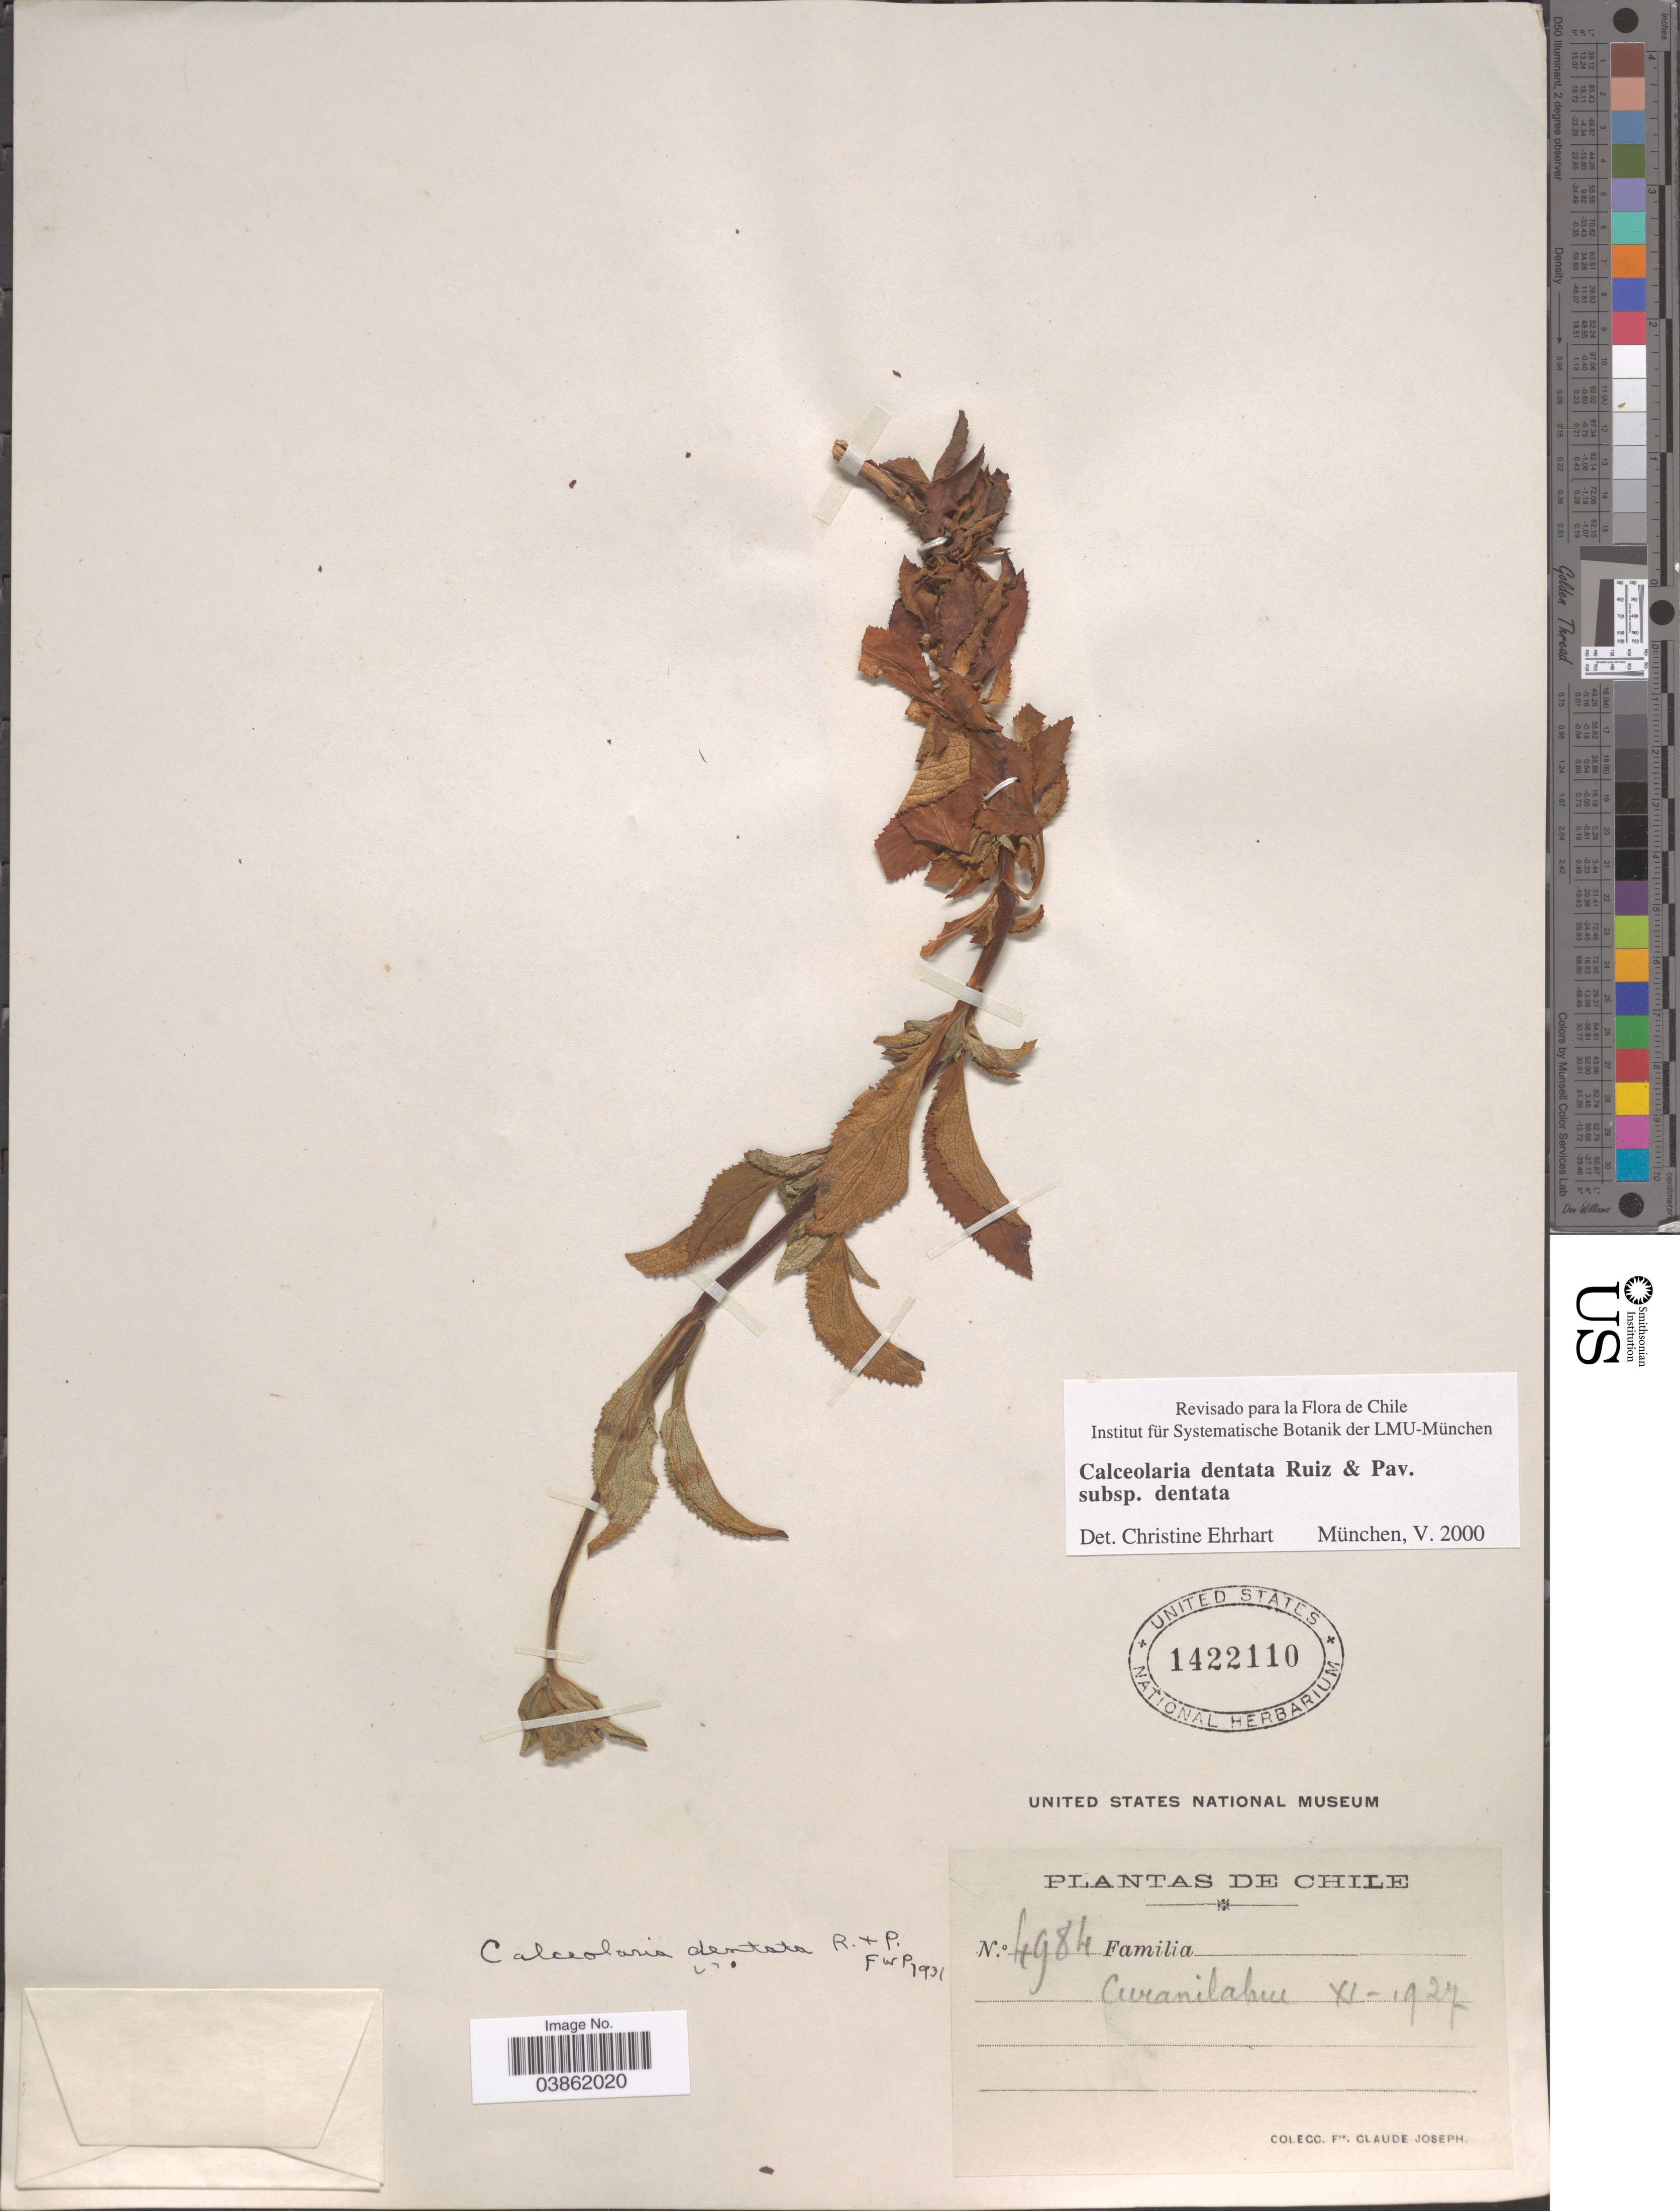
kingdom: Plantae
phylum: Tracheophyta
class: Magnoliopsida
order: Lamiales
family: Calceolariaceae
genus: Calceolaria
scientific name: Calceolaria dentata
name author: Ruiz & Pav.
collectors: Bro. Claude-Joseph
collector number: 4984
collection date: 1927-11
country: Chile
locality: Curanilahue.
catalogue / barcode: US 1422110